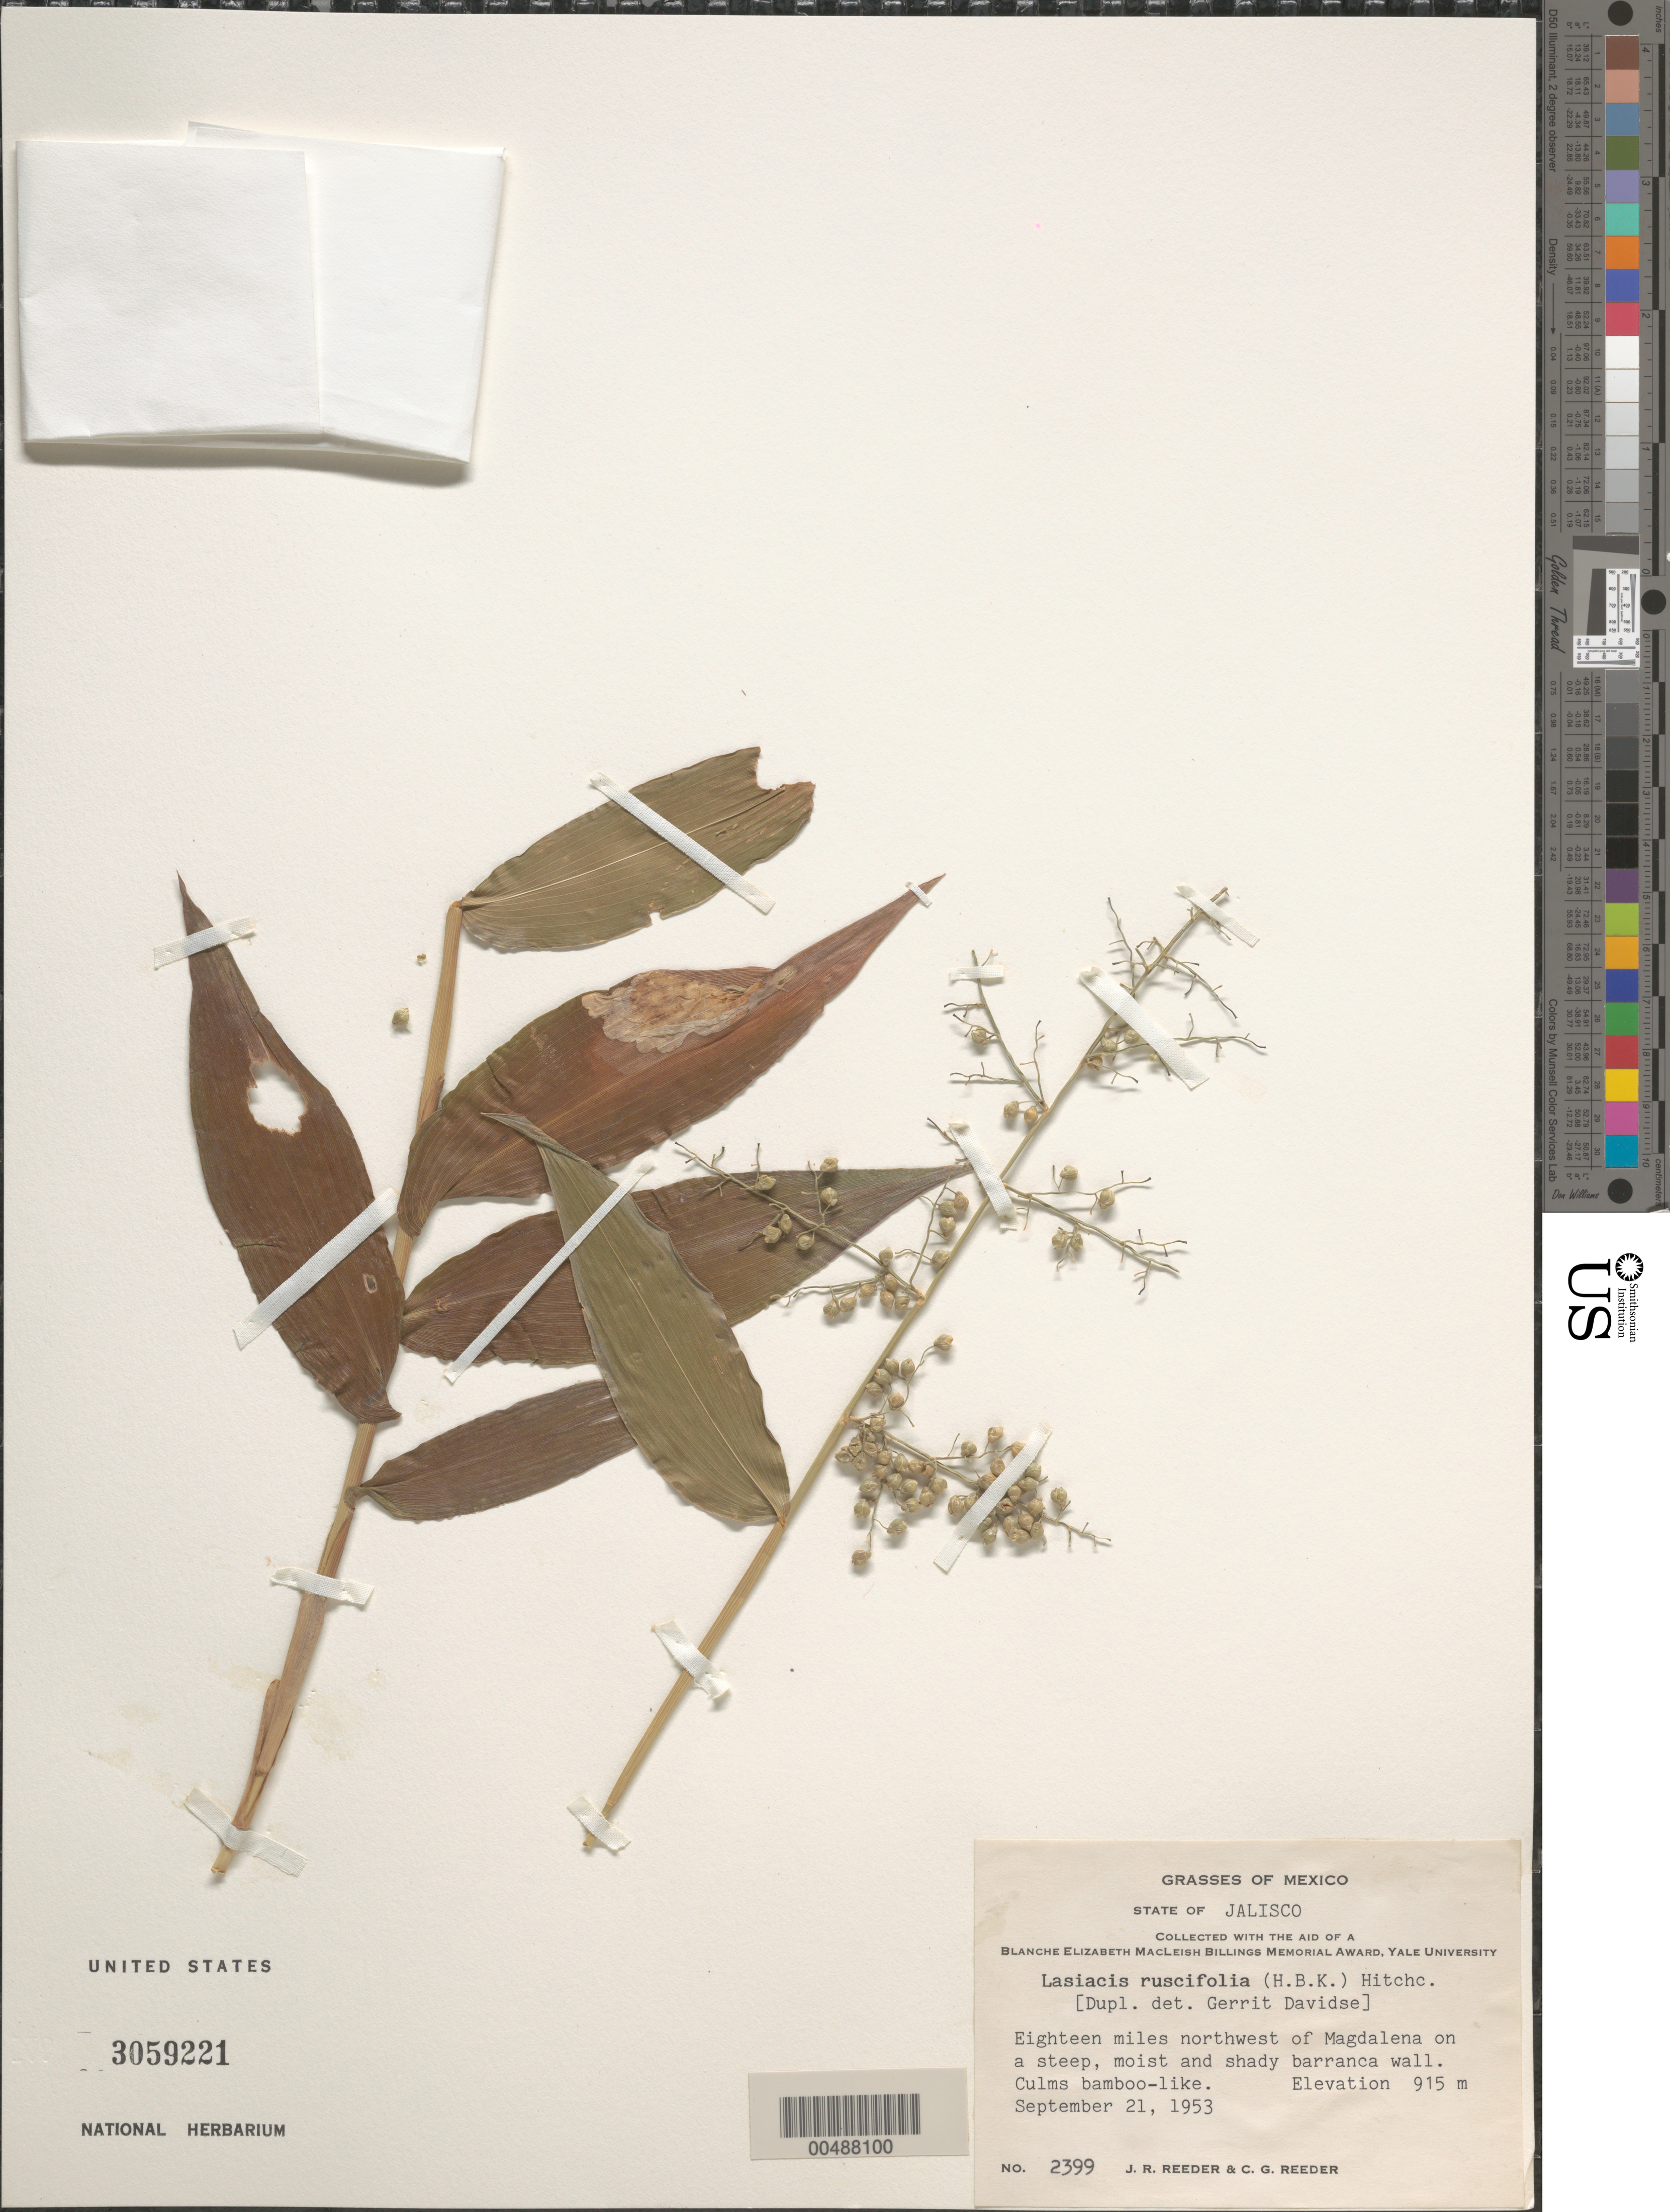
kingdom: Plantae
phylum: Tracheophyta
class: Liliopsida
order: Poales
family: Poaceae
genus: Lasiacis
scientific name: Lasiacis ruscifolia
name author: (Kunth) Hitchc.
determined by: Davidse, Gerrit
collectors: J. R. Reeder & C. G. Reeder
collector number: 2399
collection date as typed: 21 Sep 1953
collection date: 1953-09-21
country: Mexico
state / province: Jalisco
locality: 18 mi NW of Magdalena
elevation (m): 915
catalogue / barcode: US 3059221